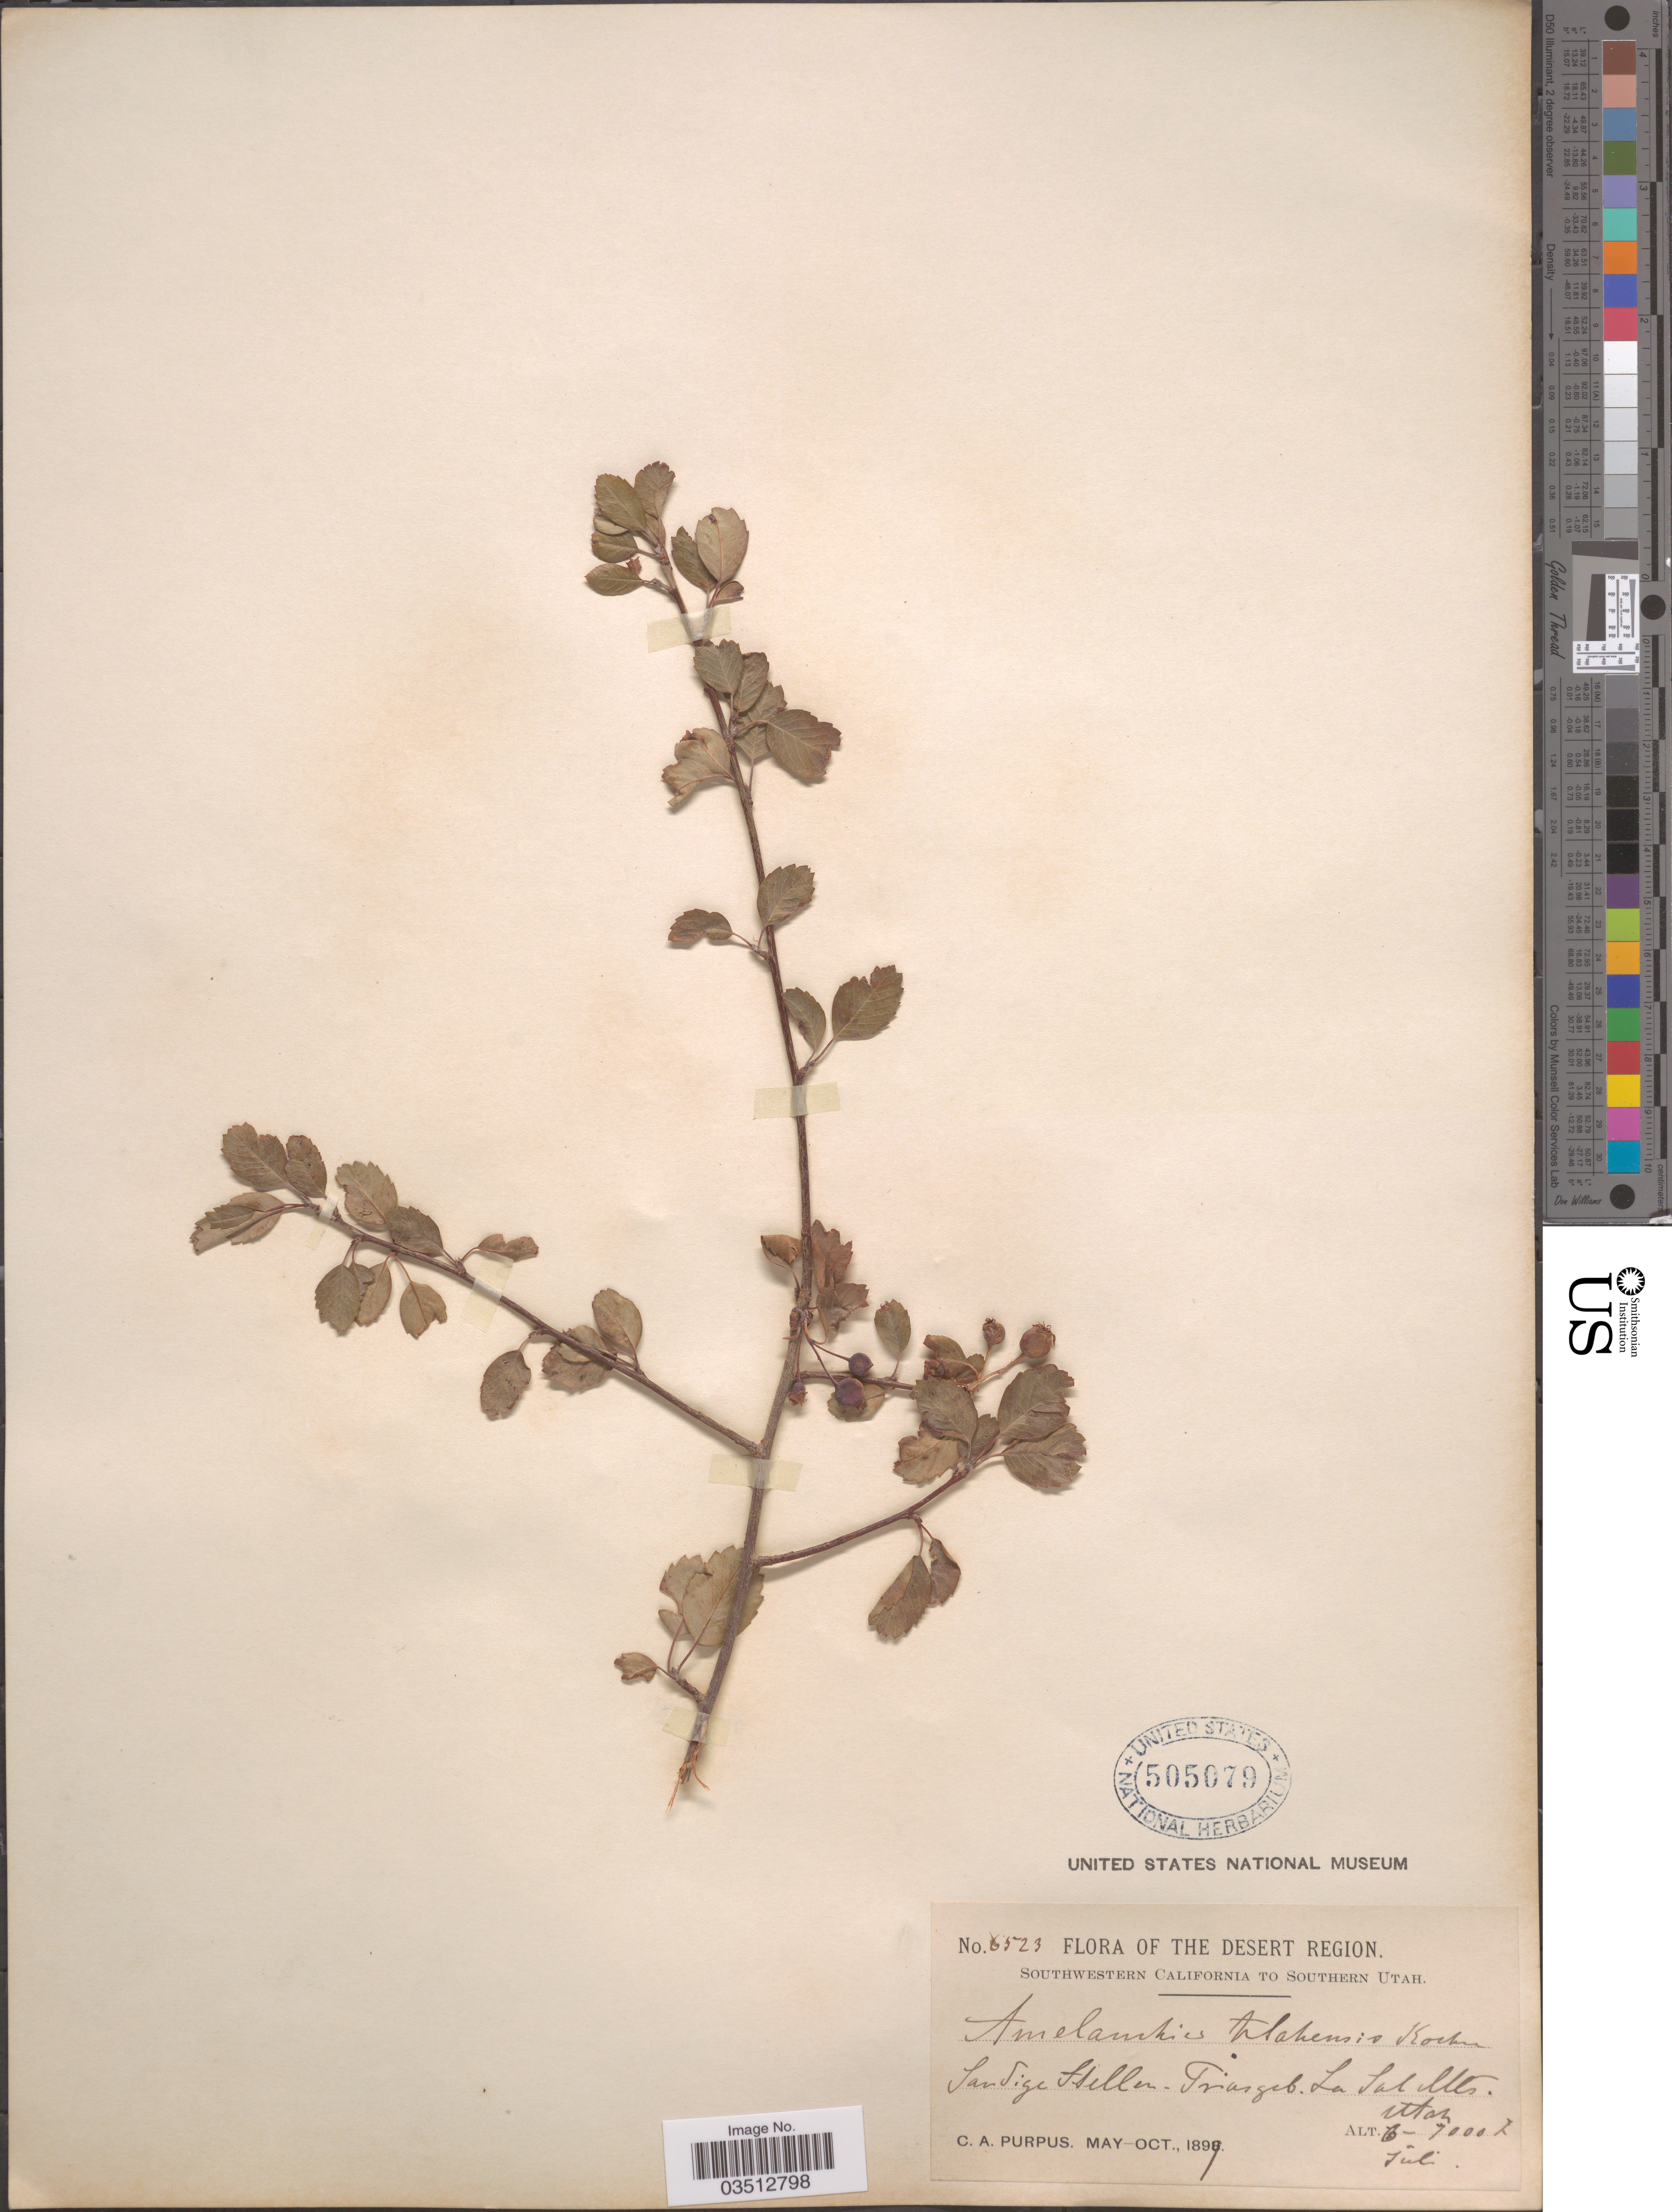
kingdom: Plantae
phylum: Tracheophyta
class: Magnoliopsida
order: Rosales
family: Rosaceae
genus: Amelanchier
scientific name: Amelanchier utahensis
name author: Koehne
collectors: C. A. Purpus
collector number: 6523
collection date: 1899-07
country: United States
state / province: Utah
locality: The Desert Region. Southern Utah. La Sal Mts.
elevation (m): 1829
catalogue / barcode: US 505079